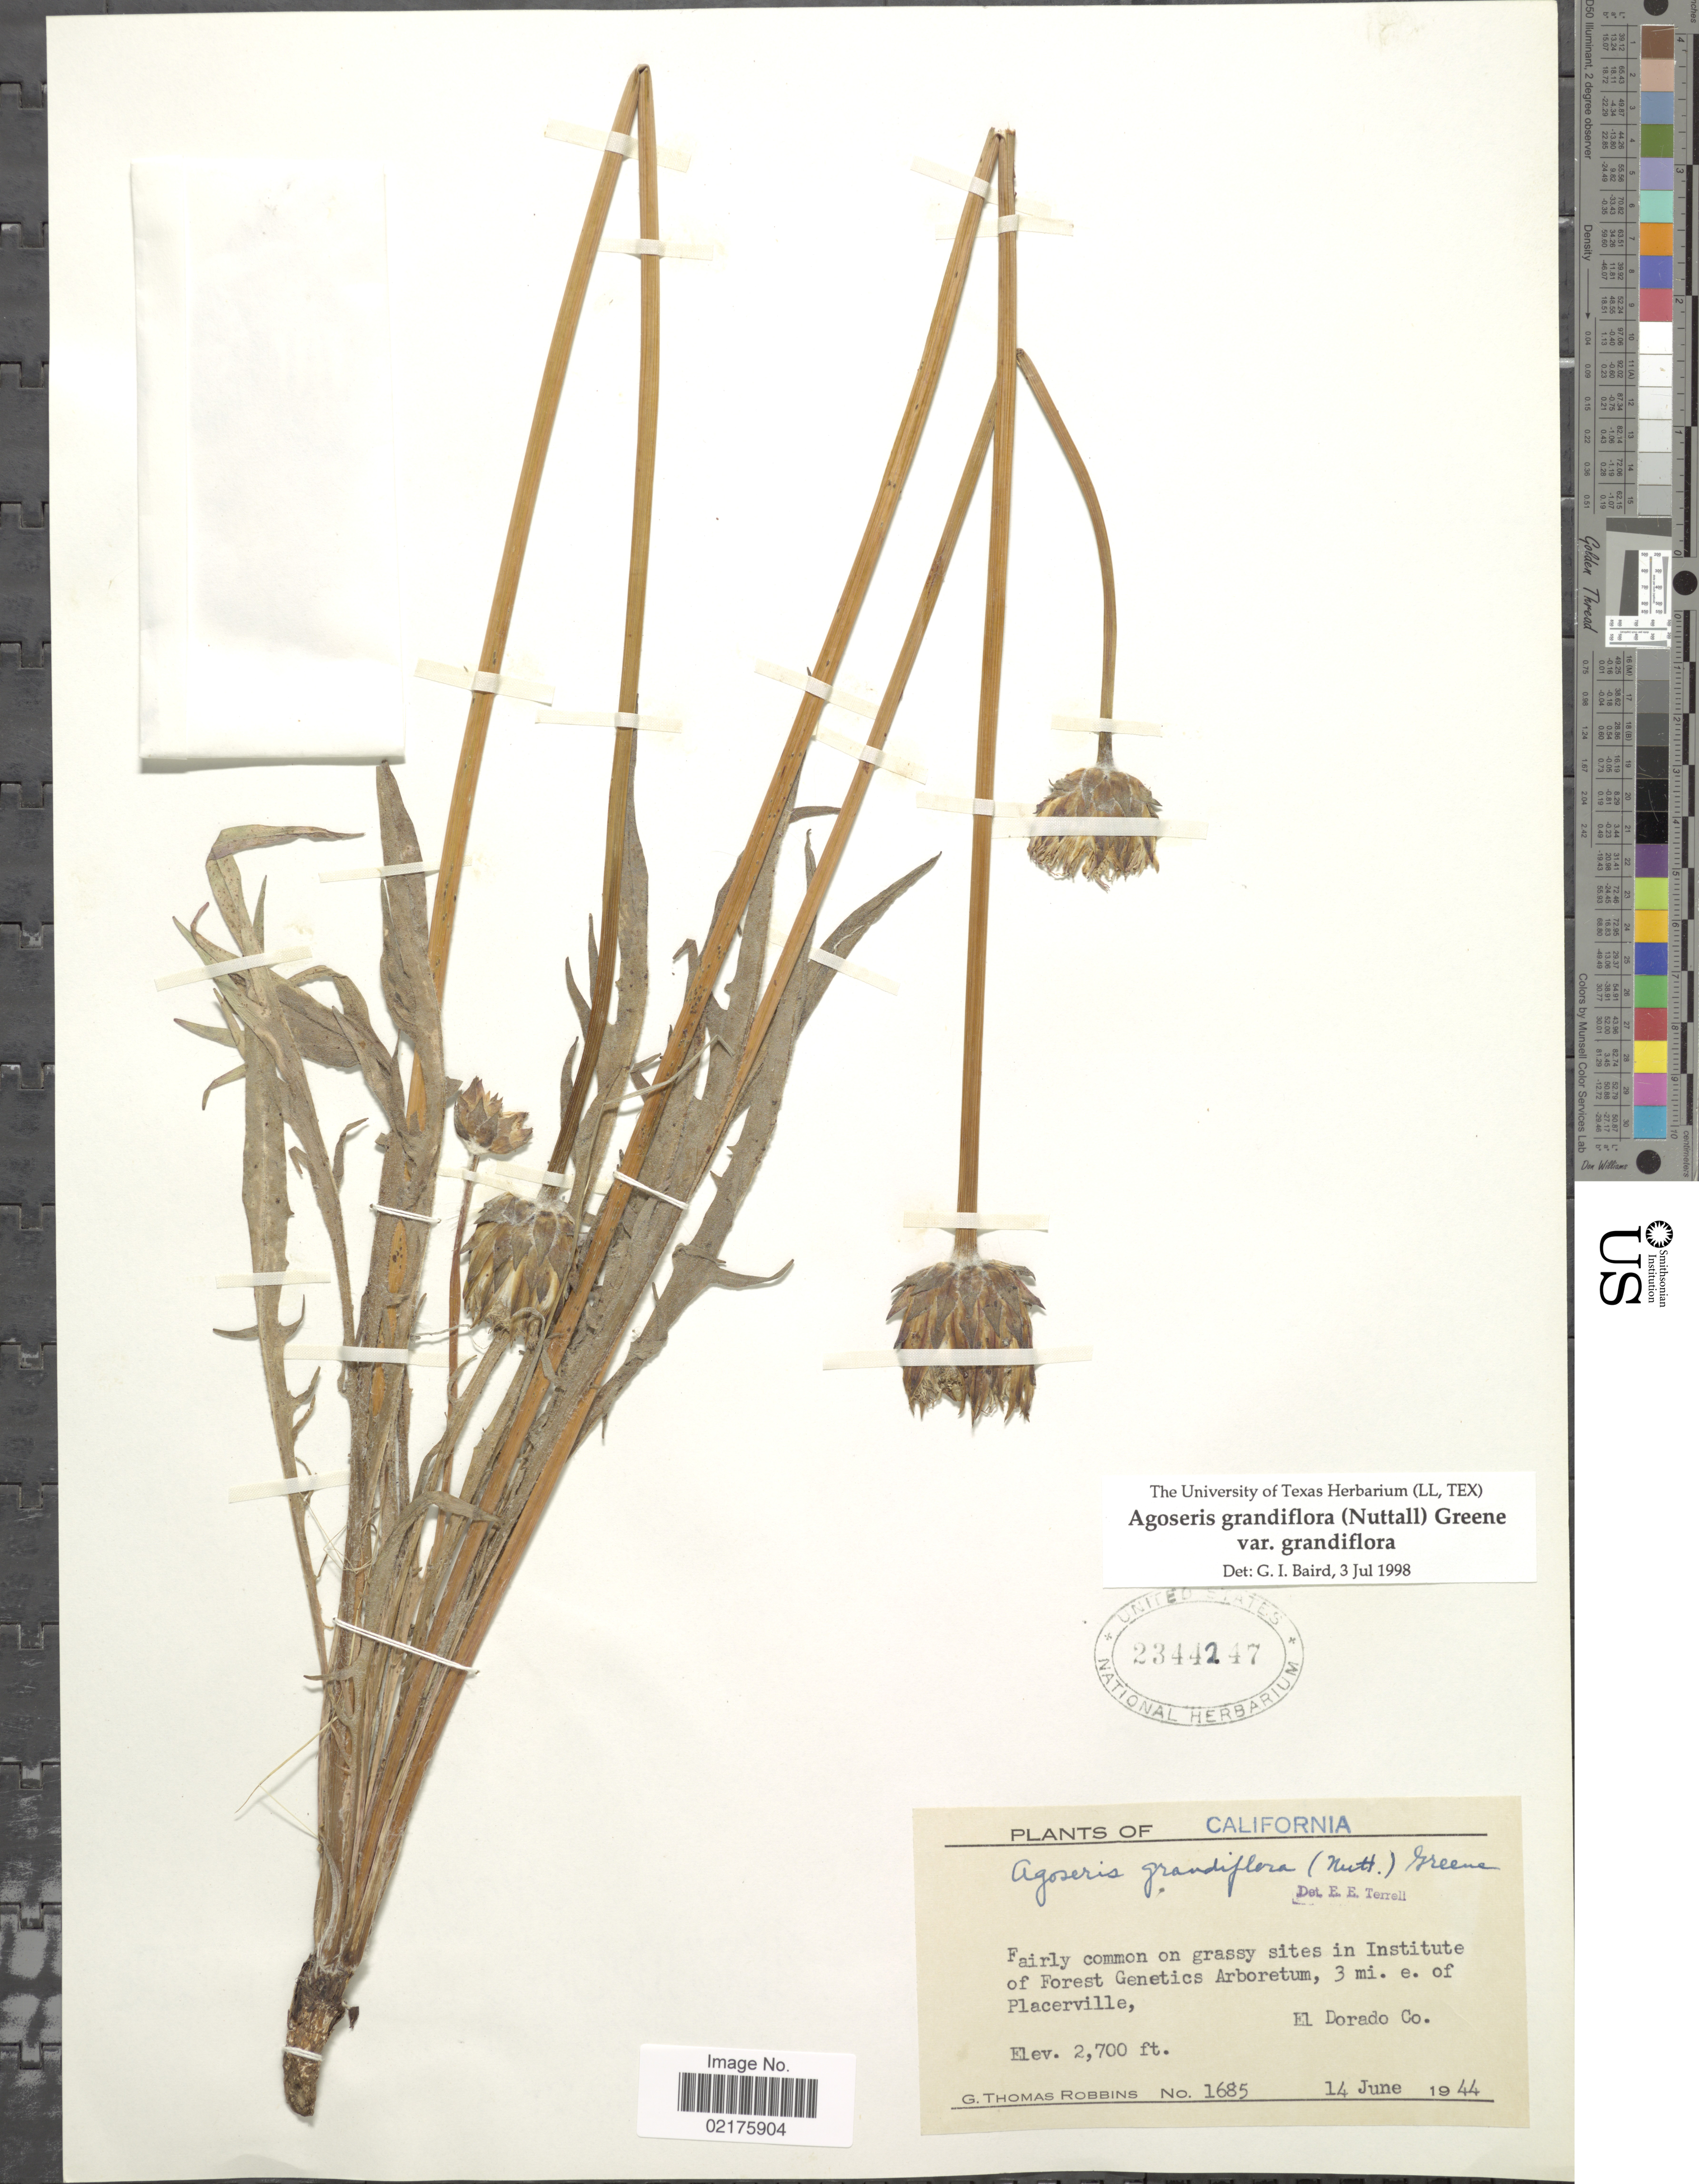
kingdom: Plantae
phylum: Tracheophyta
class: Magnoliopsida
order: Asterales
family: Asteraceae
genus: Agoseris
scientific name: Agoseris grandiflora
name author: (Nutt.) Greene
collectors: G. T. Robbins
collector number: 1685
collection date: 1944-06-14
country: United States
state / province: California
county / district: El Dorado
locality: Institute of Forest Genetics Arboretum, 3 mi. e. of Placerville, El Dorado Co.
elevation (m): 823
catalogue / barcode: US 2344247